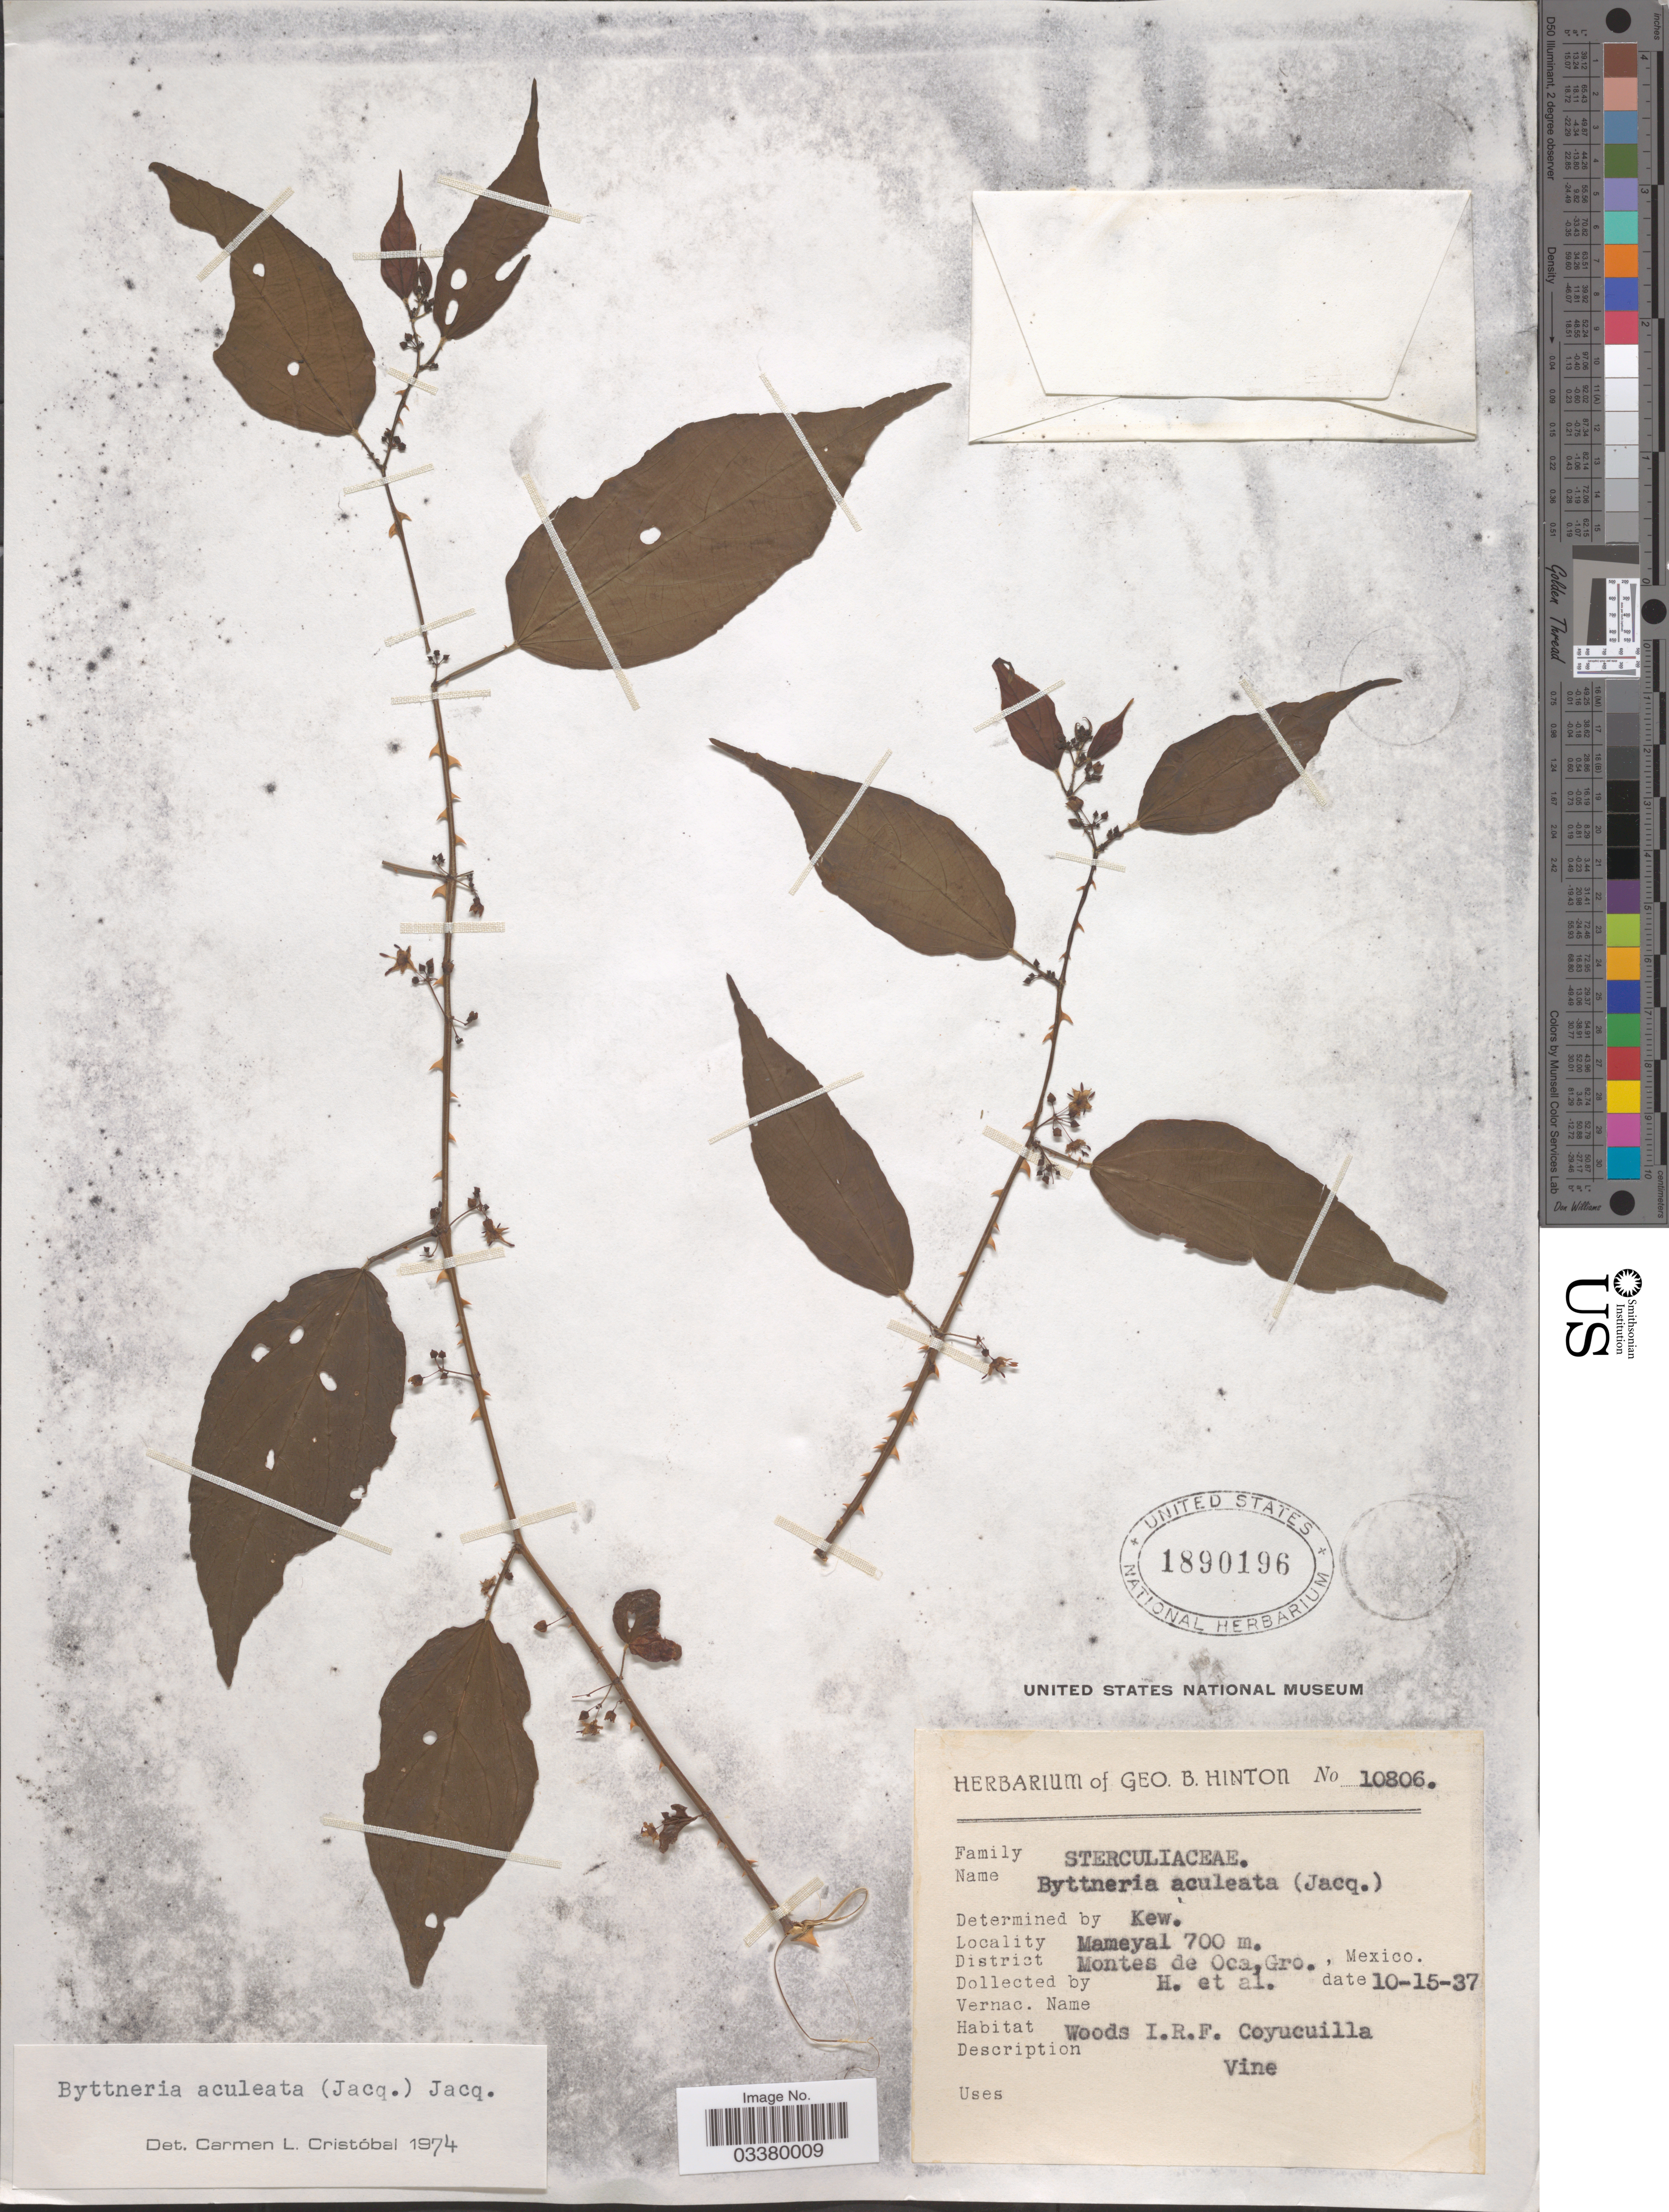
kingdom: Plantae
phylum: Tracheophyta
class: Magnoliopsida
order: Malvales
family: Malvaceae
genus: Byttneria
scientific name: Byttneria aculeata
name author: (Jacq.) Jacq.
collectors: G. B. Hinton & et al.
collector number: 10806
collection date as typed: Transcribed d/m/y: 15/10/37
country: Mexico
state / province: Guerrero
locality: Mameyal, District Montes de Oca.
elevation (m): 700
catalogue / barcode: US 1890196